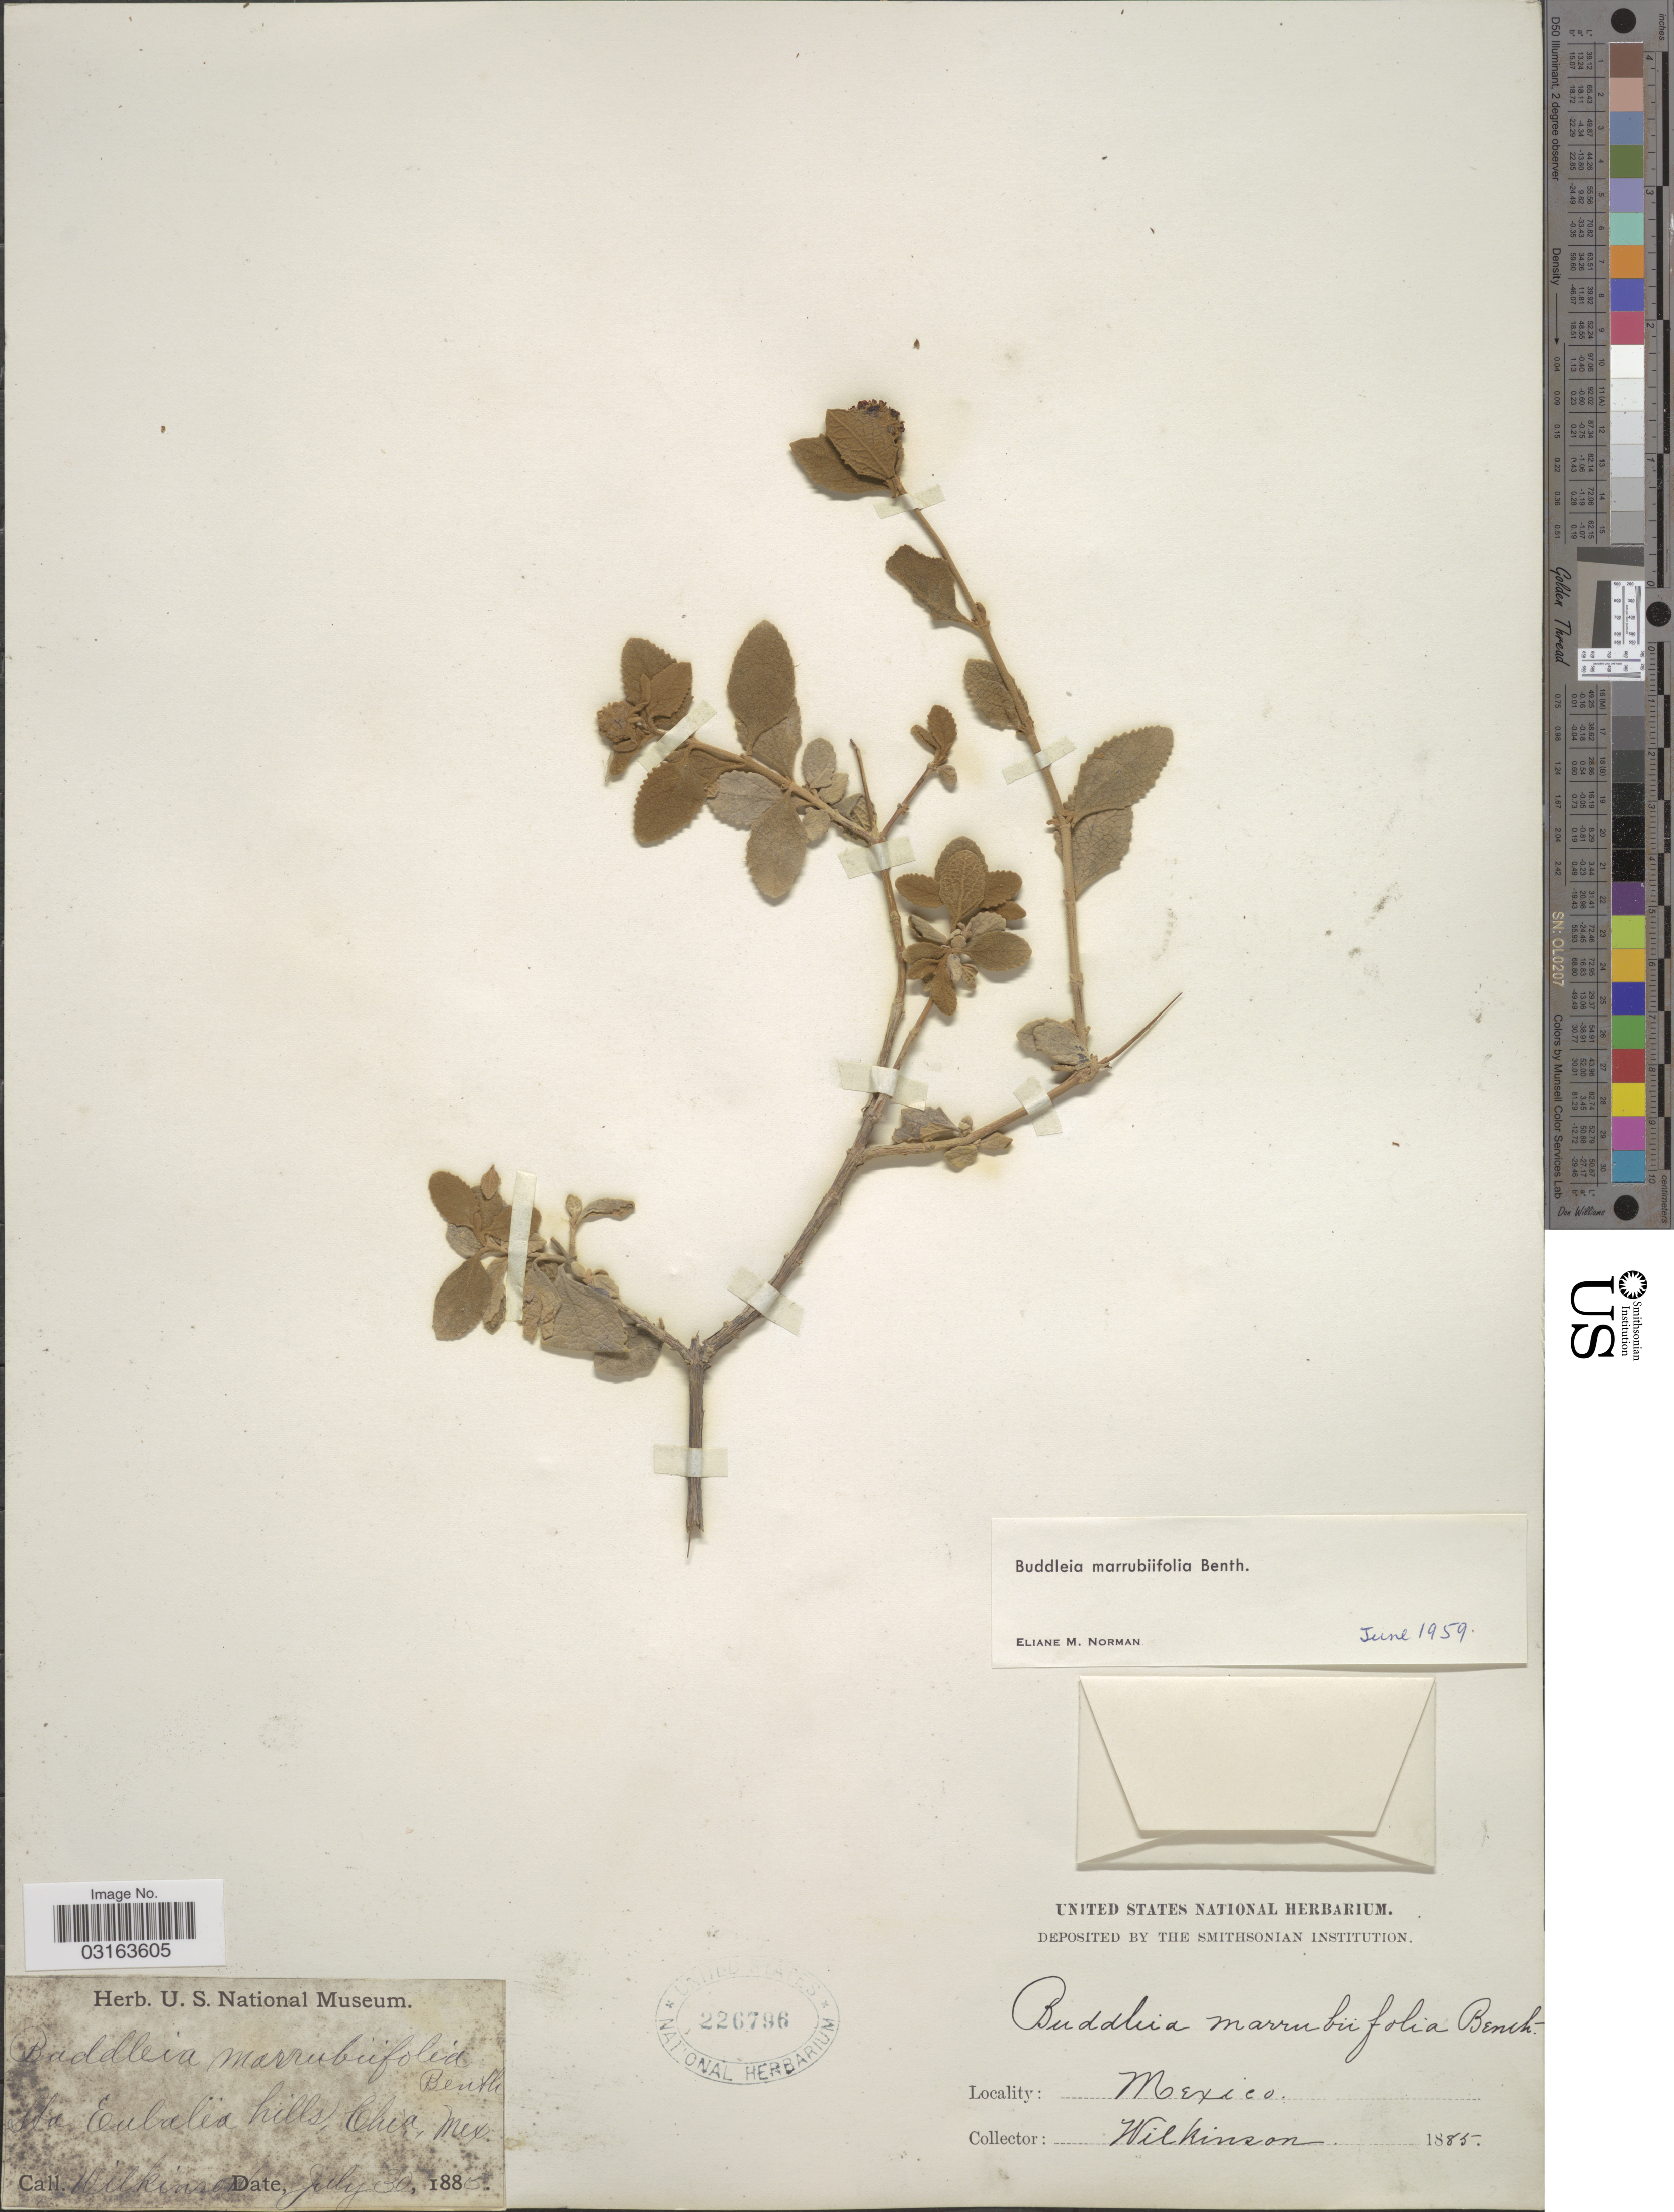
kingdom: Plantae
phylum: Tracheophyta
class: Magnoliopsida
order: Lamiales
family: Scrophulariaceae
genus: Buddleja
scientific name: Buddleja marrubiifolia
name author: Benth.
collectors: Wilkinson, --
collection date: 1885-07-30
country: Mexico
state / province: Chiapas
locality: Sta Eulalea hills.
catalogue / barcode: US 226796